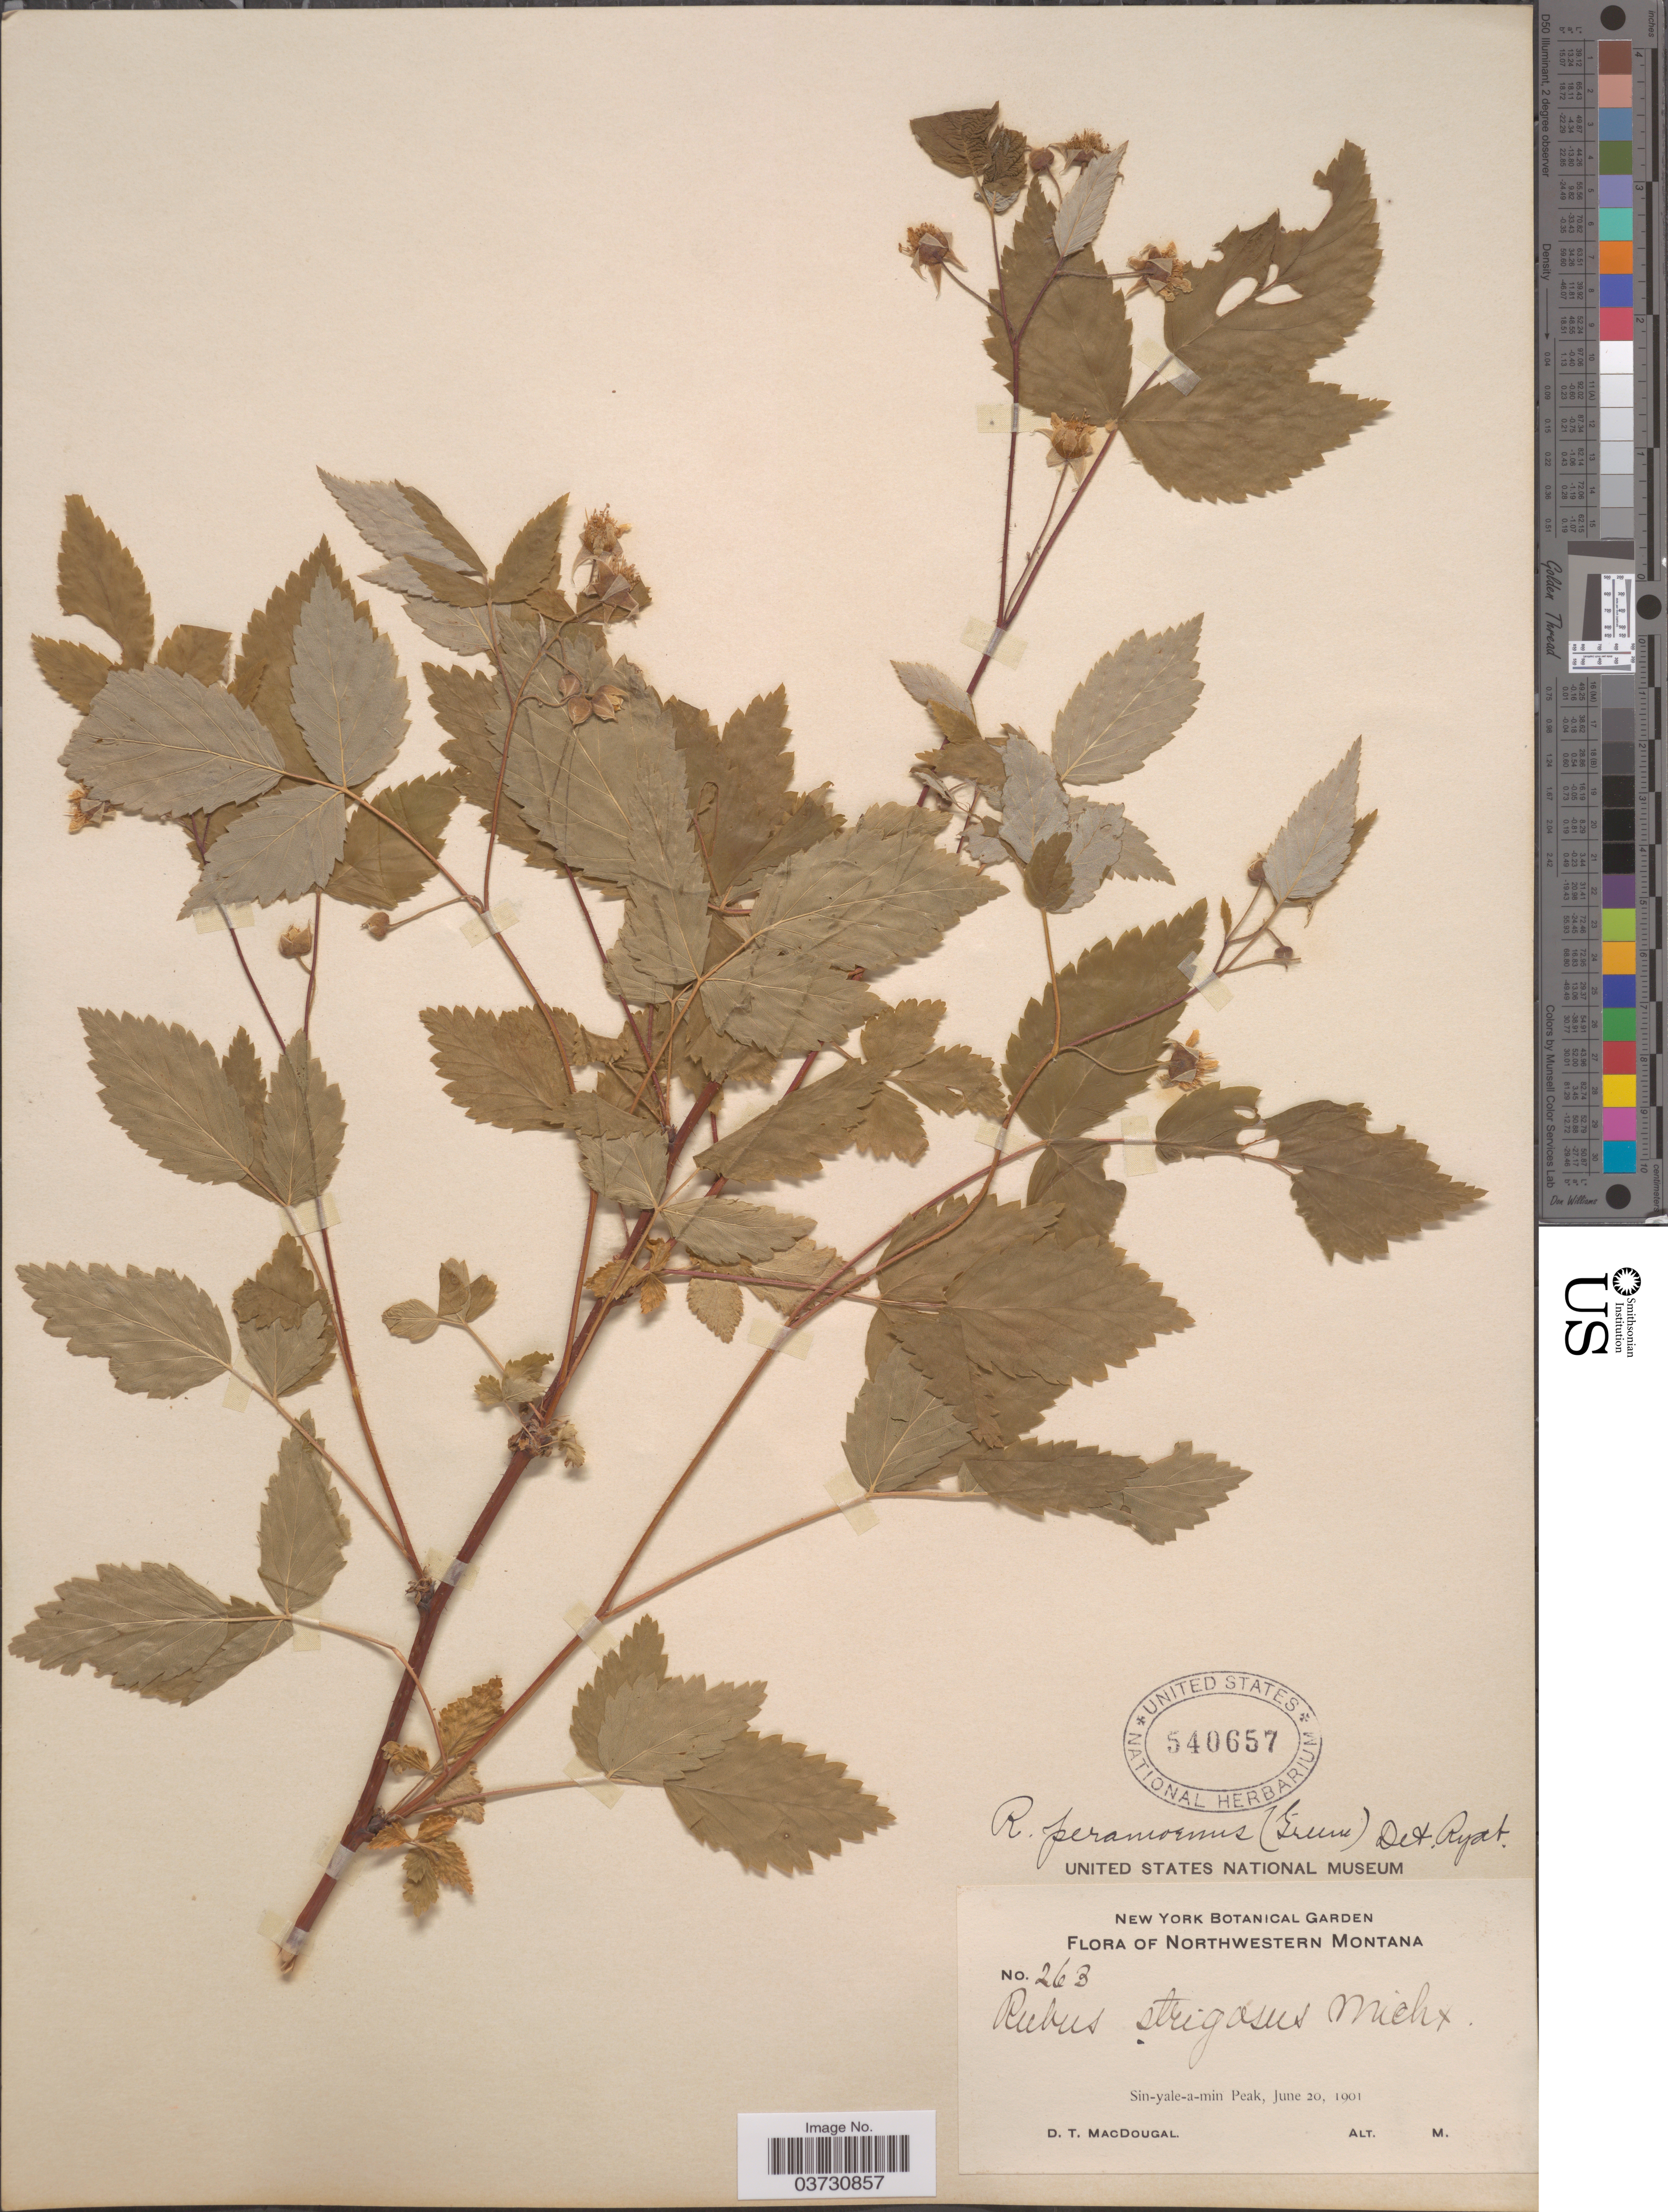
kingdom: Plantae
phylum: Tracheophyta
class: Magnoliopsida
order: Rosales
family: Rosaceae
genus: Rubus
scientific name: Rubus peramoenus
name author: (Greene) Rydb.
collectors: D. T. MacDougal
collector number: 263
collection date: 1901-06-20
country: United States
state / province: Montana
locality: Northwestern Montana. Sin-yale-a-min Peak.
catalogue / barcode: US 540657